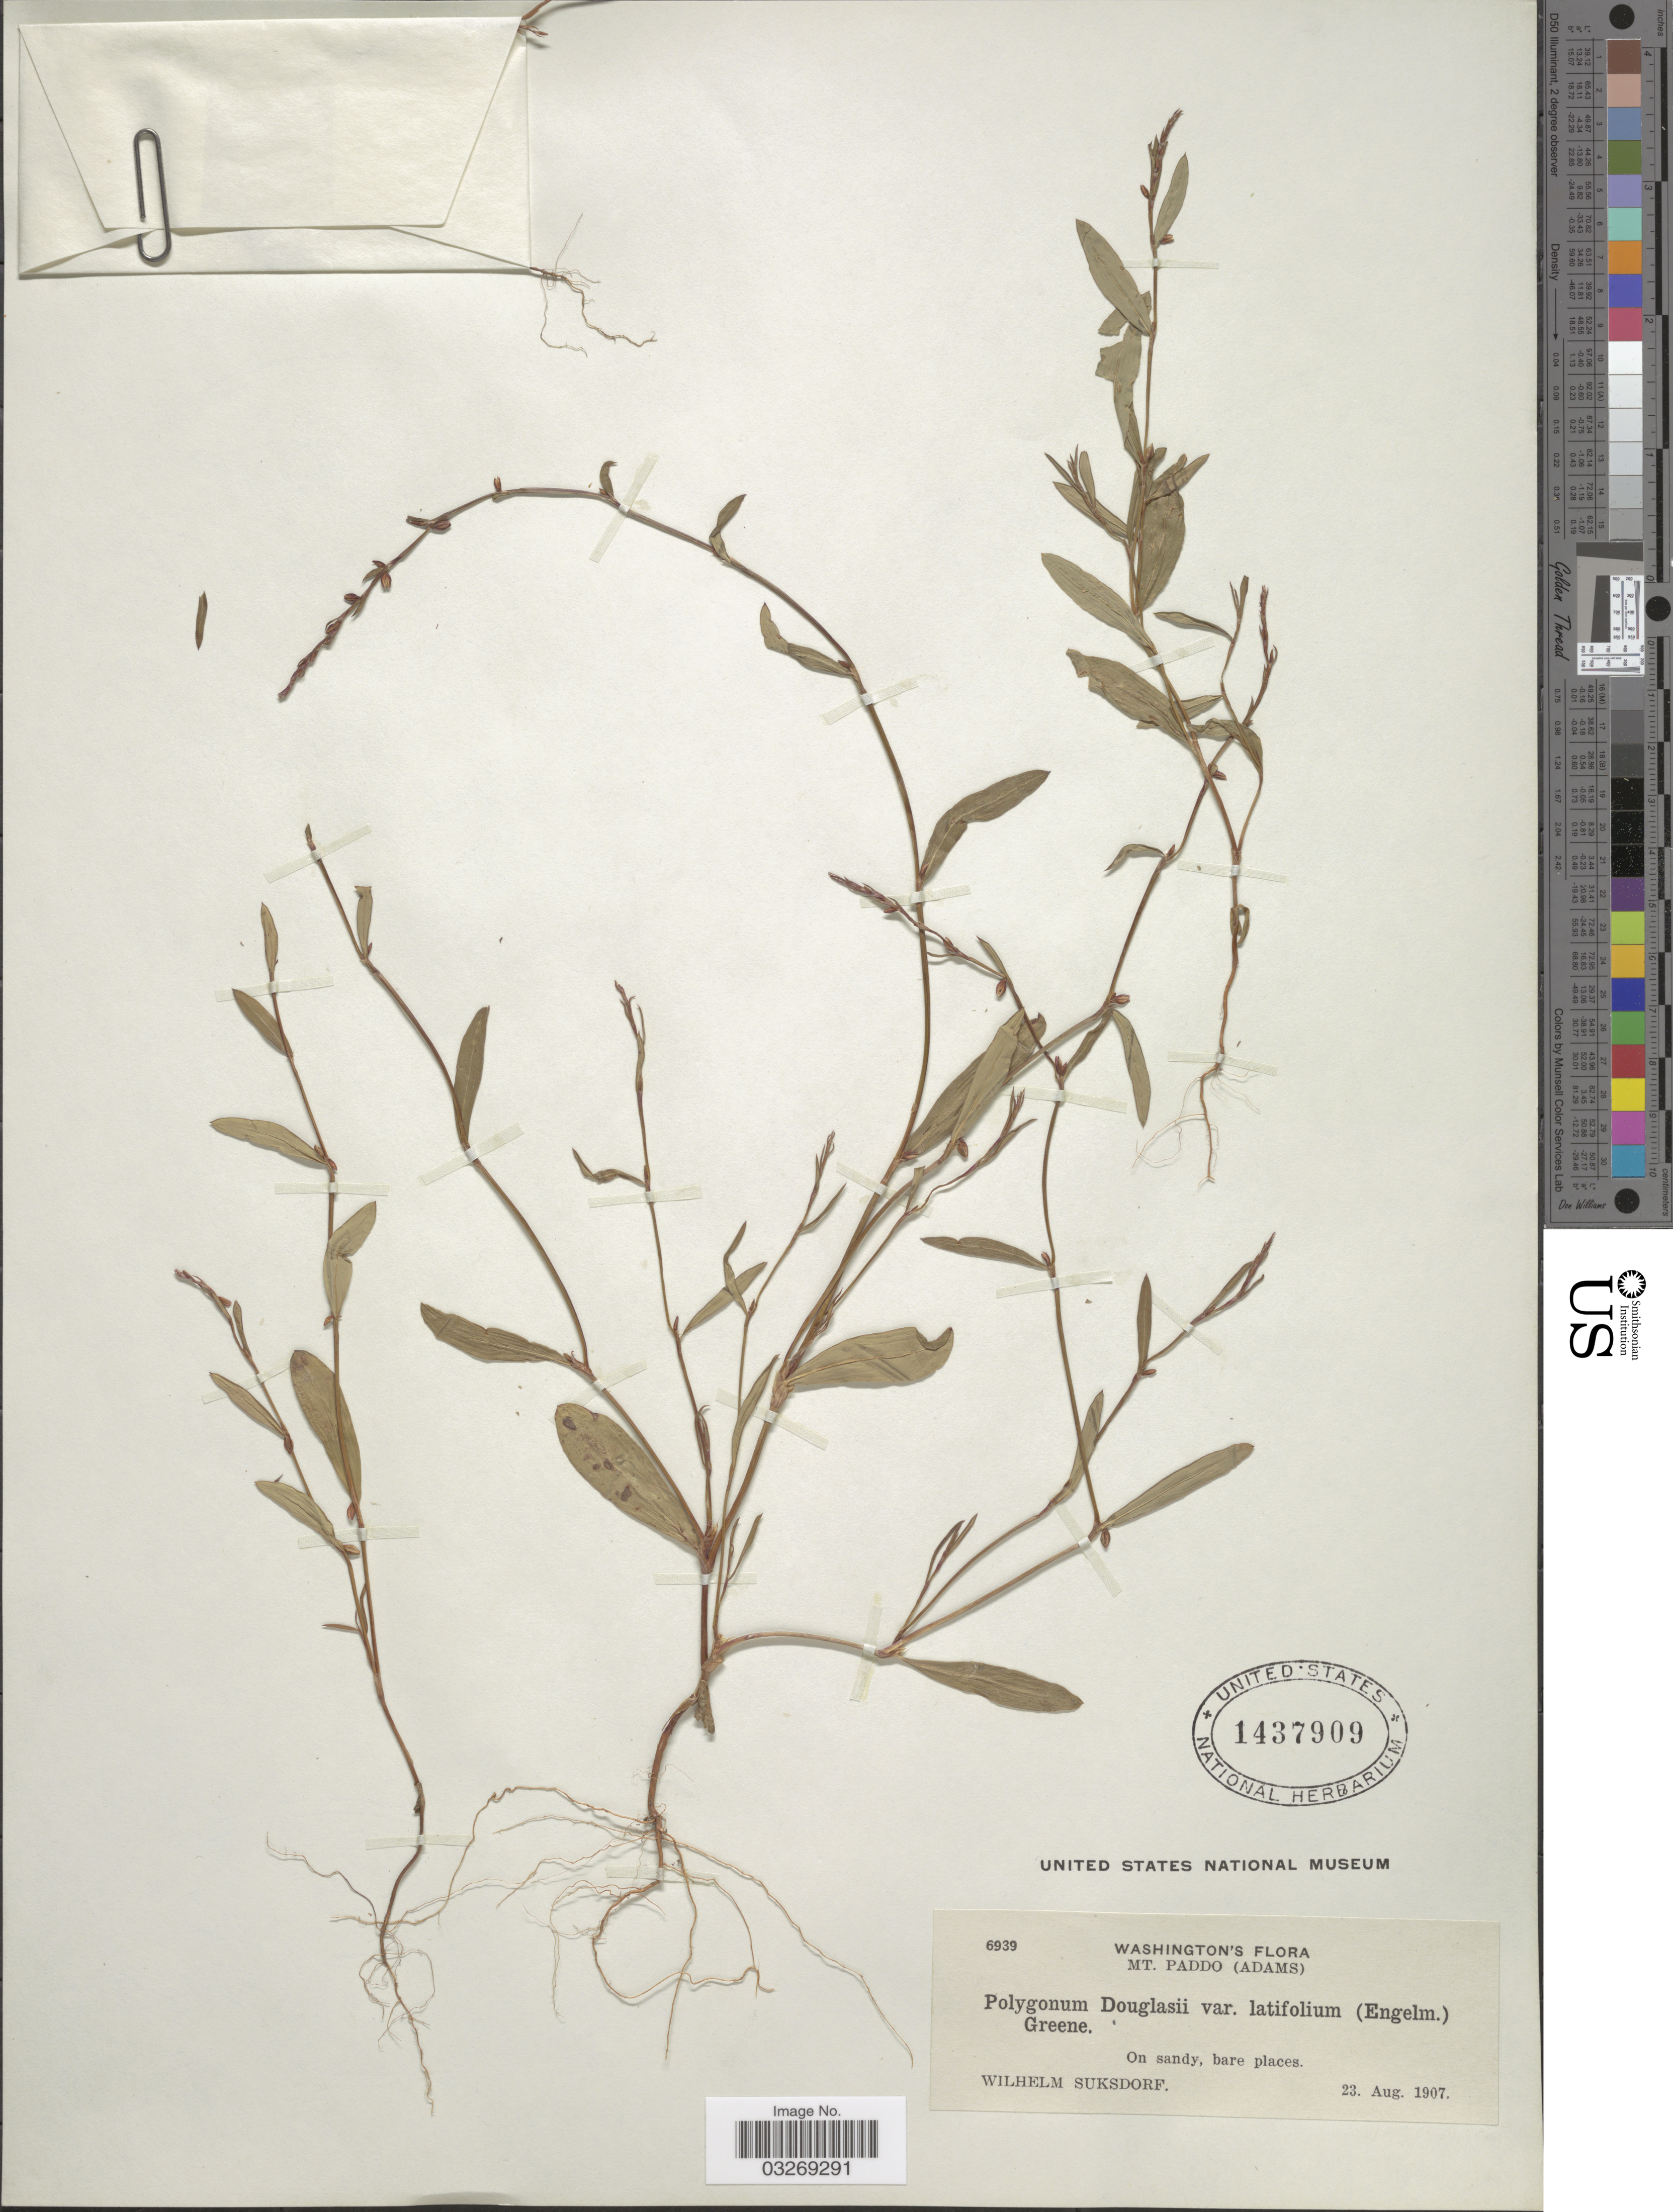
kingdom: Plantae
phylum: Tracheophyta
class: Magnoliopsida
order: Caryophyllales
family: Polygonaceae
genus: Polygonum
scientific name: Polygonum douglasii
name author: Greene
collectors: W. N. Suksdorf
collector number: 6939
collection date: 1907-08-23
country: United States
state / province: Washington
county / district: Skamania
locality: Mt. Paddo (Adams), On sandy, bare places.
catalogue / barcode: US 1437909